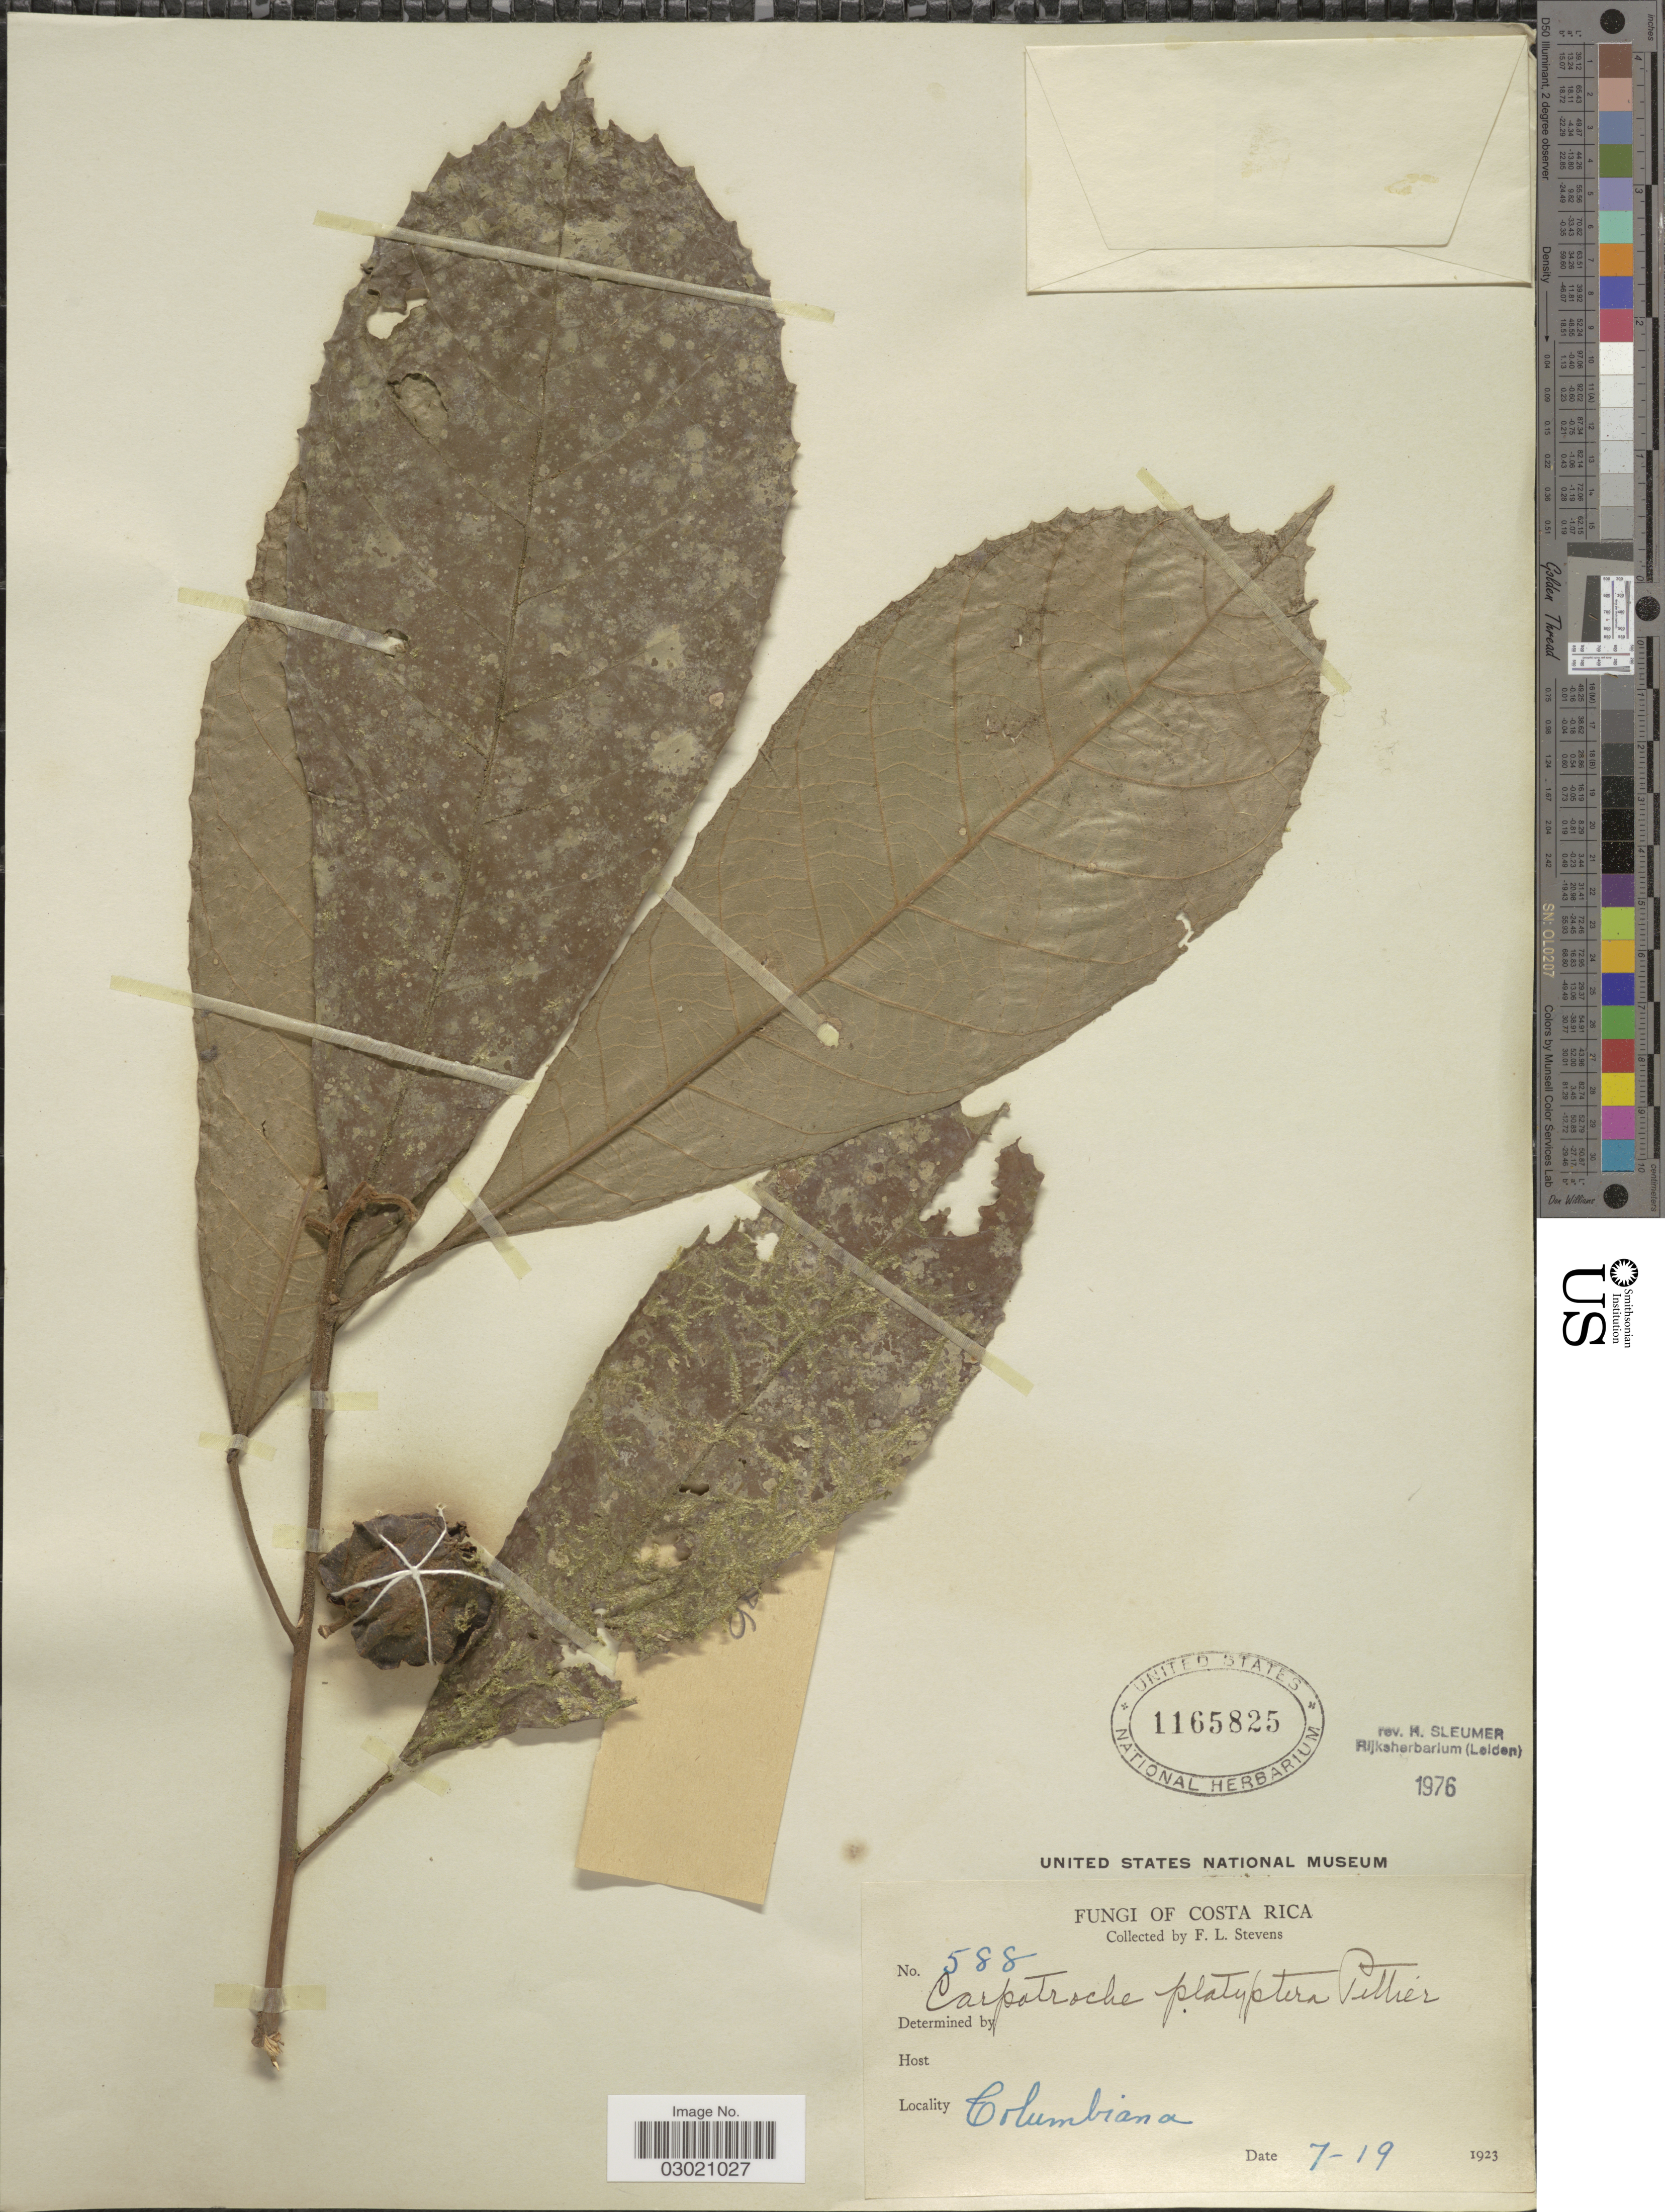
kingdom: Plantae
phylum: Tracheophyta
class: Magnoliopsida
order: Malpighiales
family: Achariaceae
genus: Carpotroche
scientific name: Carpotroche platyptera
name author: Pittier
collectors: F. L. Stevens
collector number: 588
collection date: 1923-07-19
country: Costa Rica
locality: Columbiana.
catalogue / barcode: US 1165825